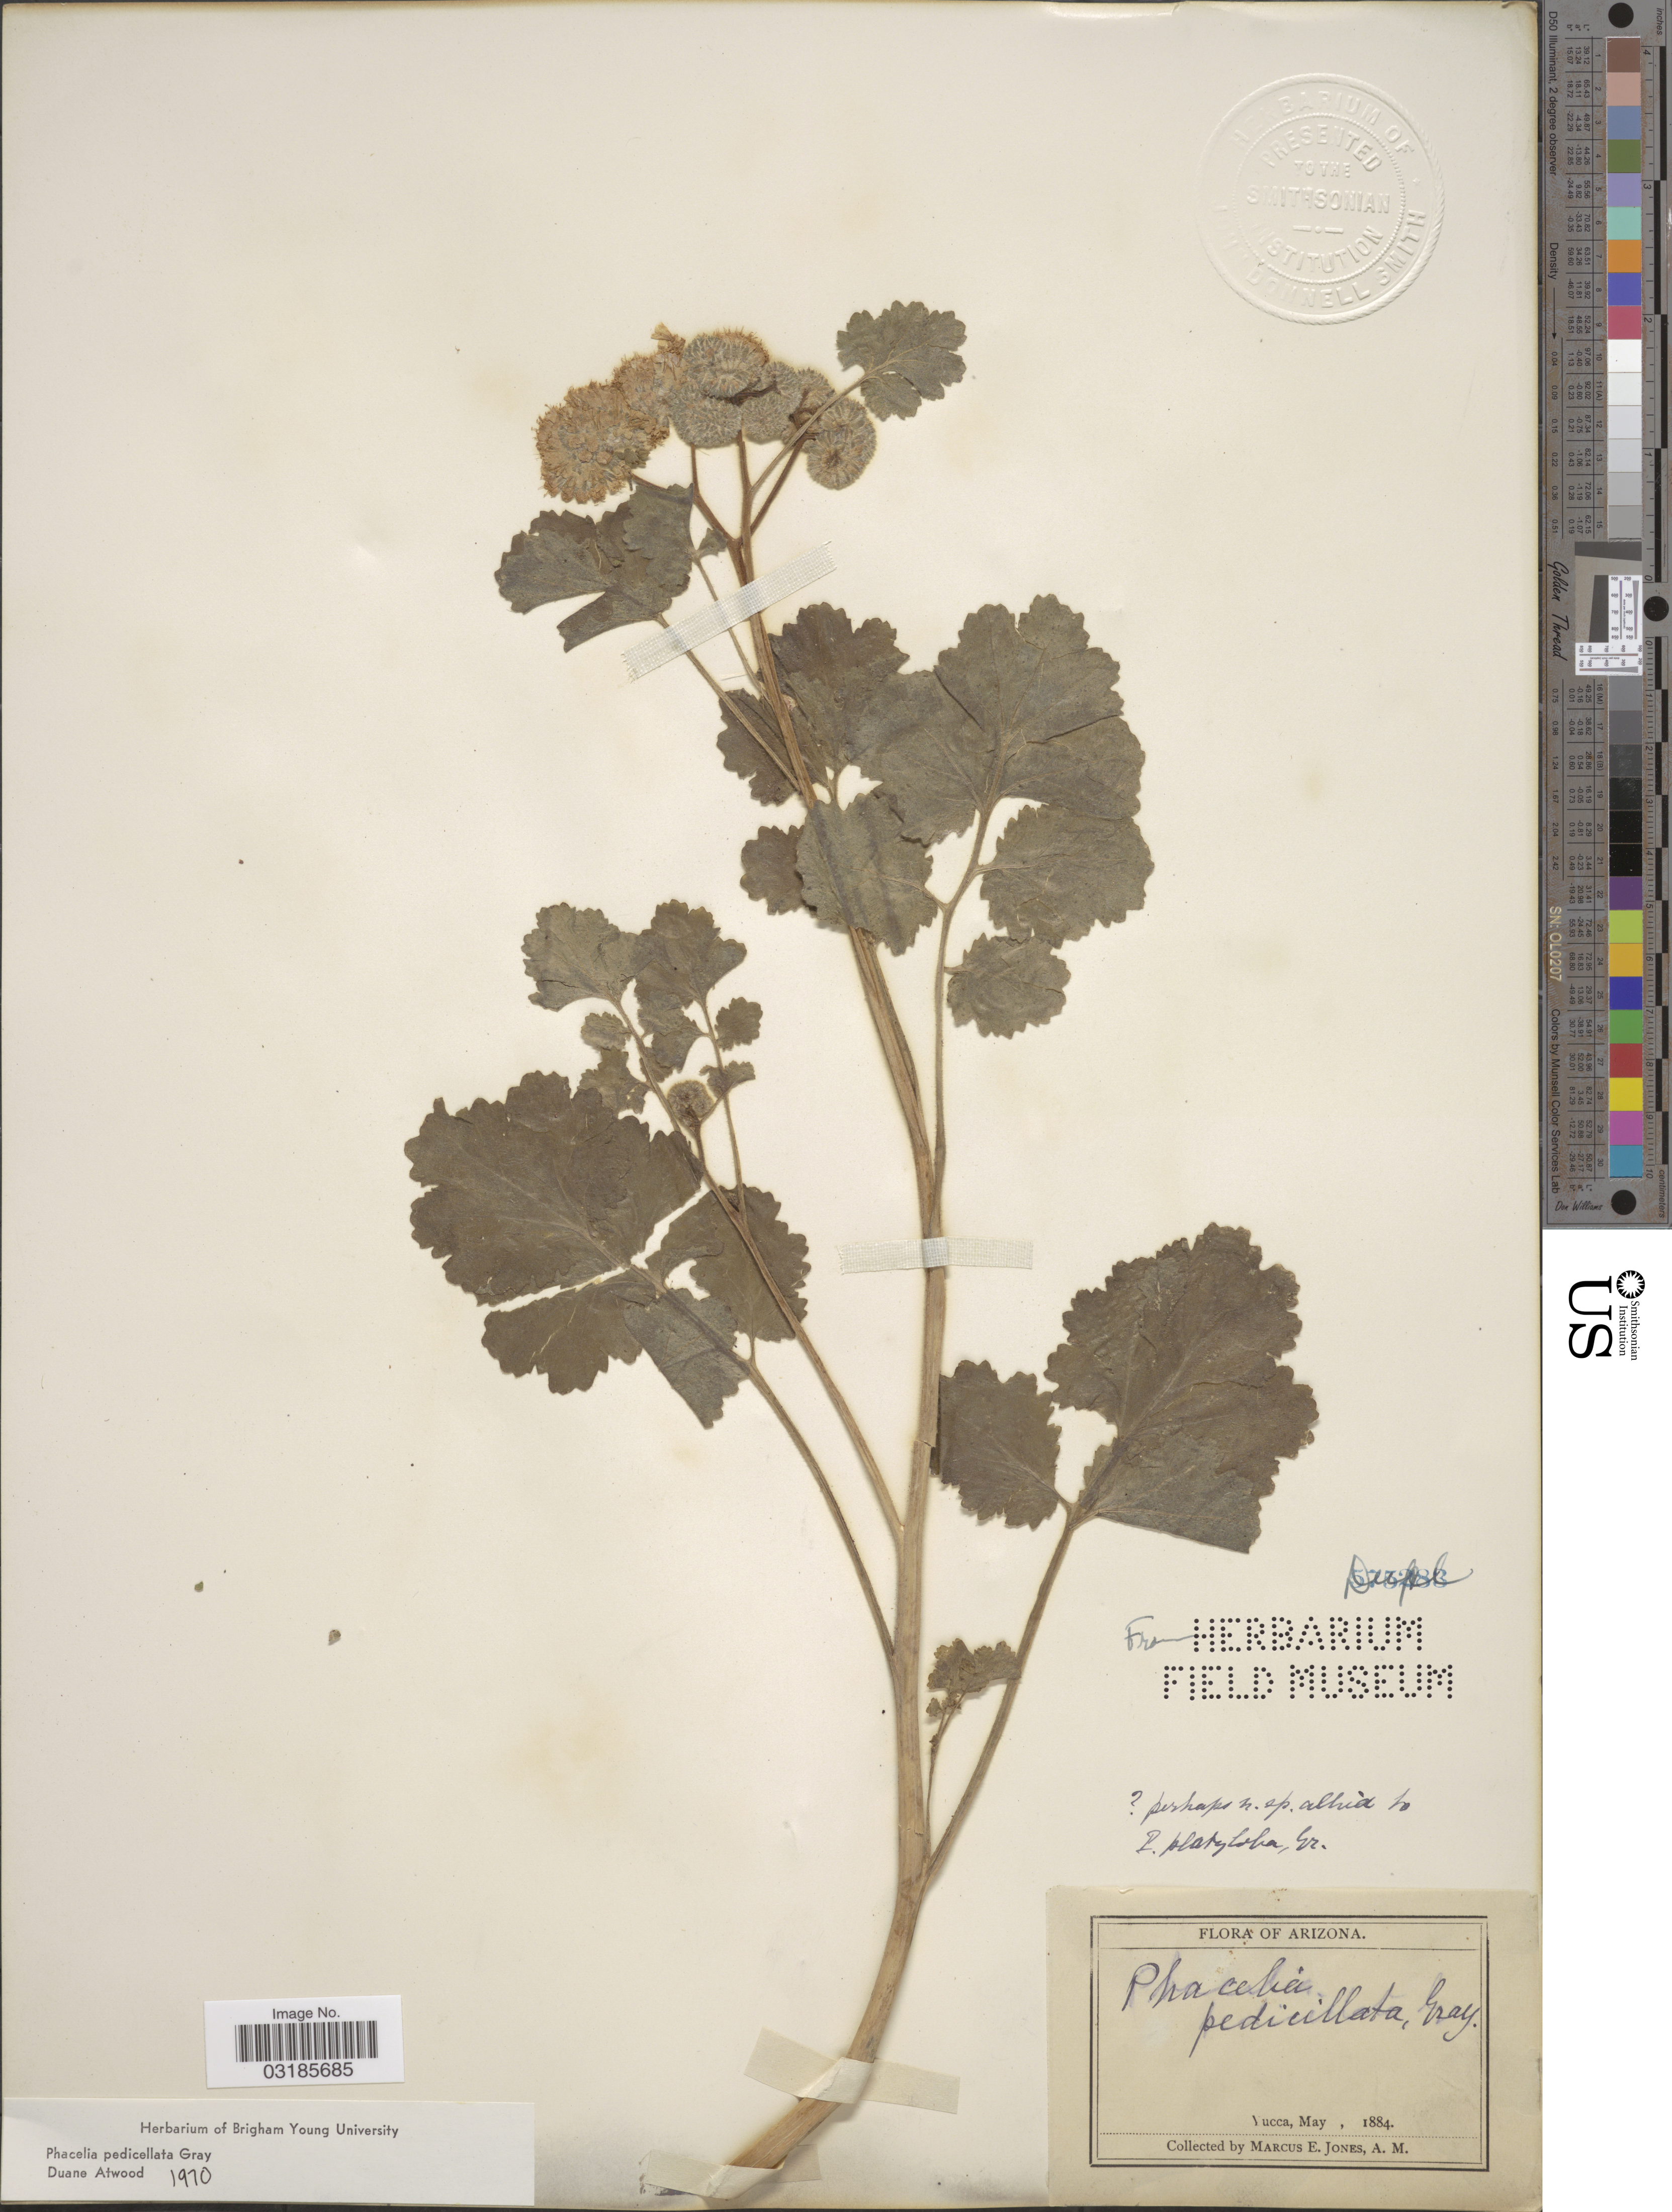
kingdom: Plantae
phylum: Tracheophyta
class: Magnoliopsida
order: Boraginales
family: Hydrophyllaceae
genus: Phacelia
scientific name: Phacelia pedicellata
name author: A. Gray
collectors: M. E. Jones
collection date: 1884-05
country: United States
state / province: Arizona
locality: Yucca.